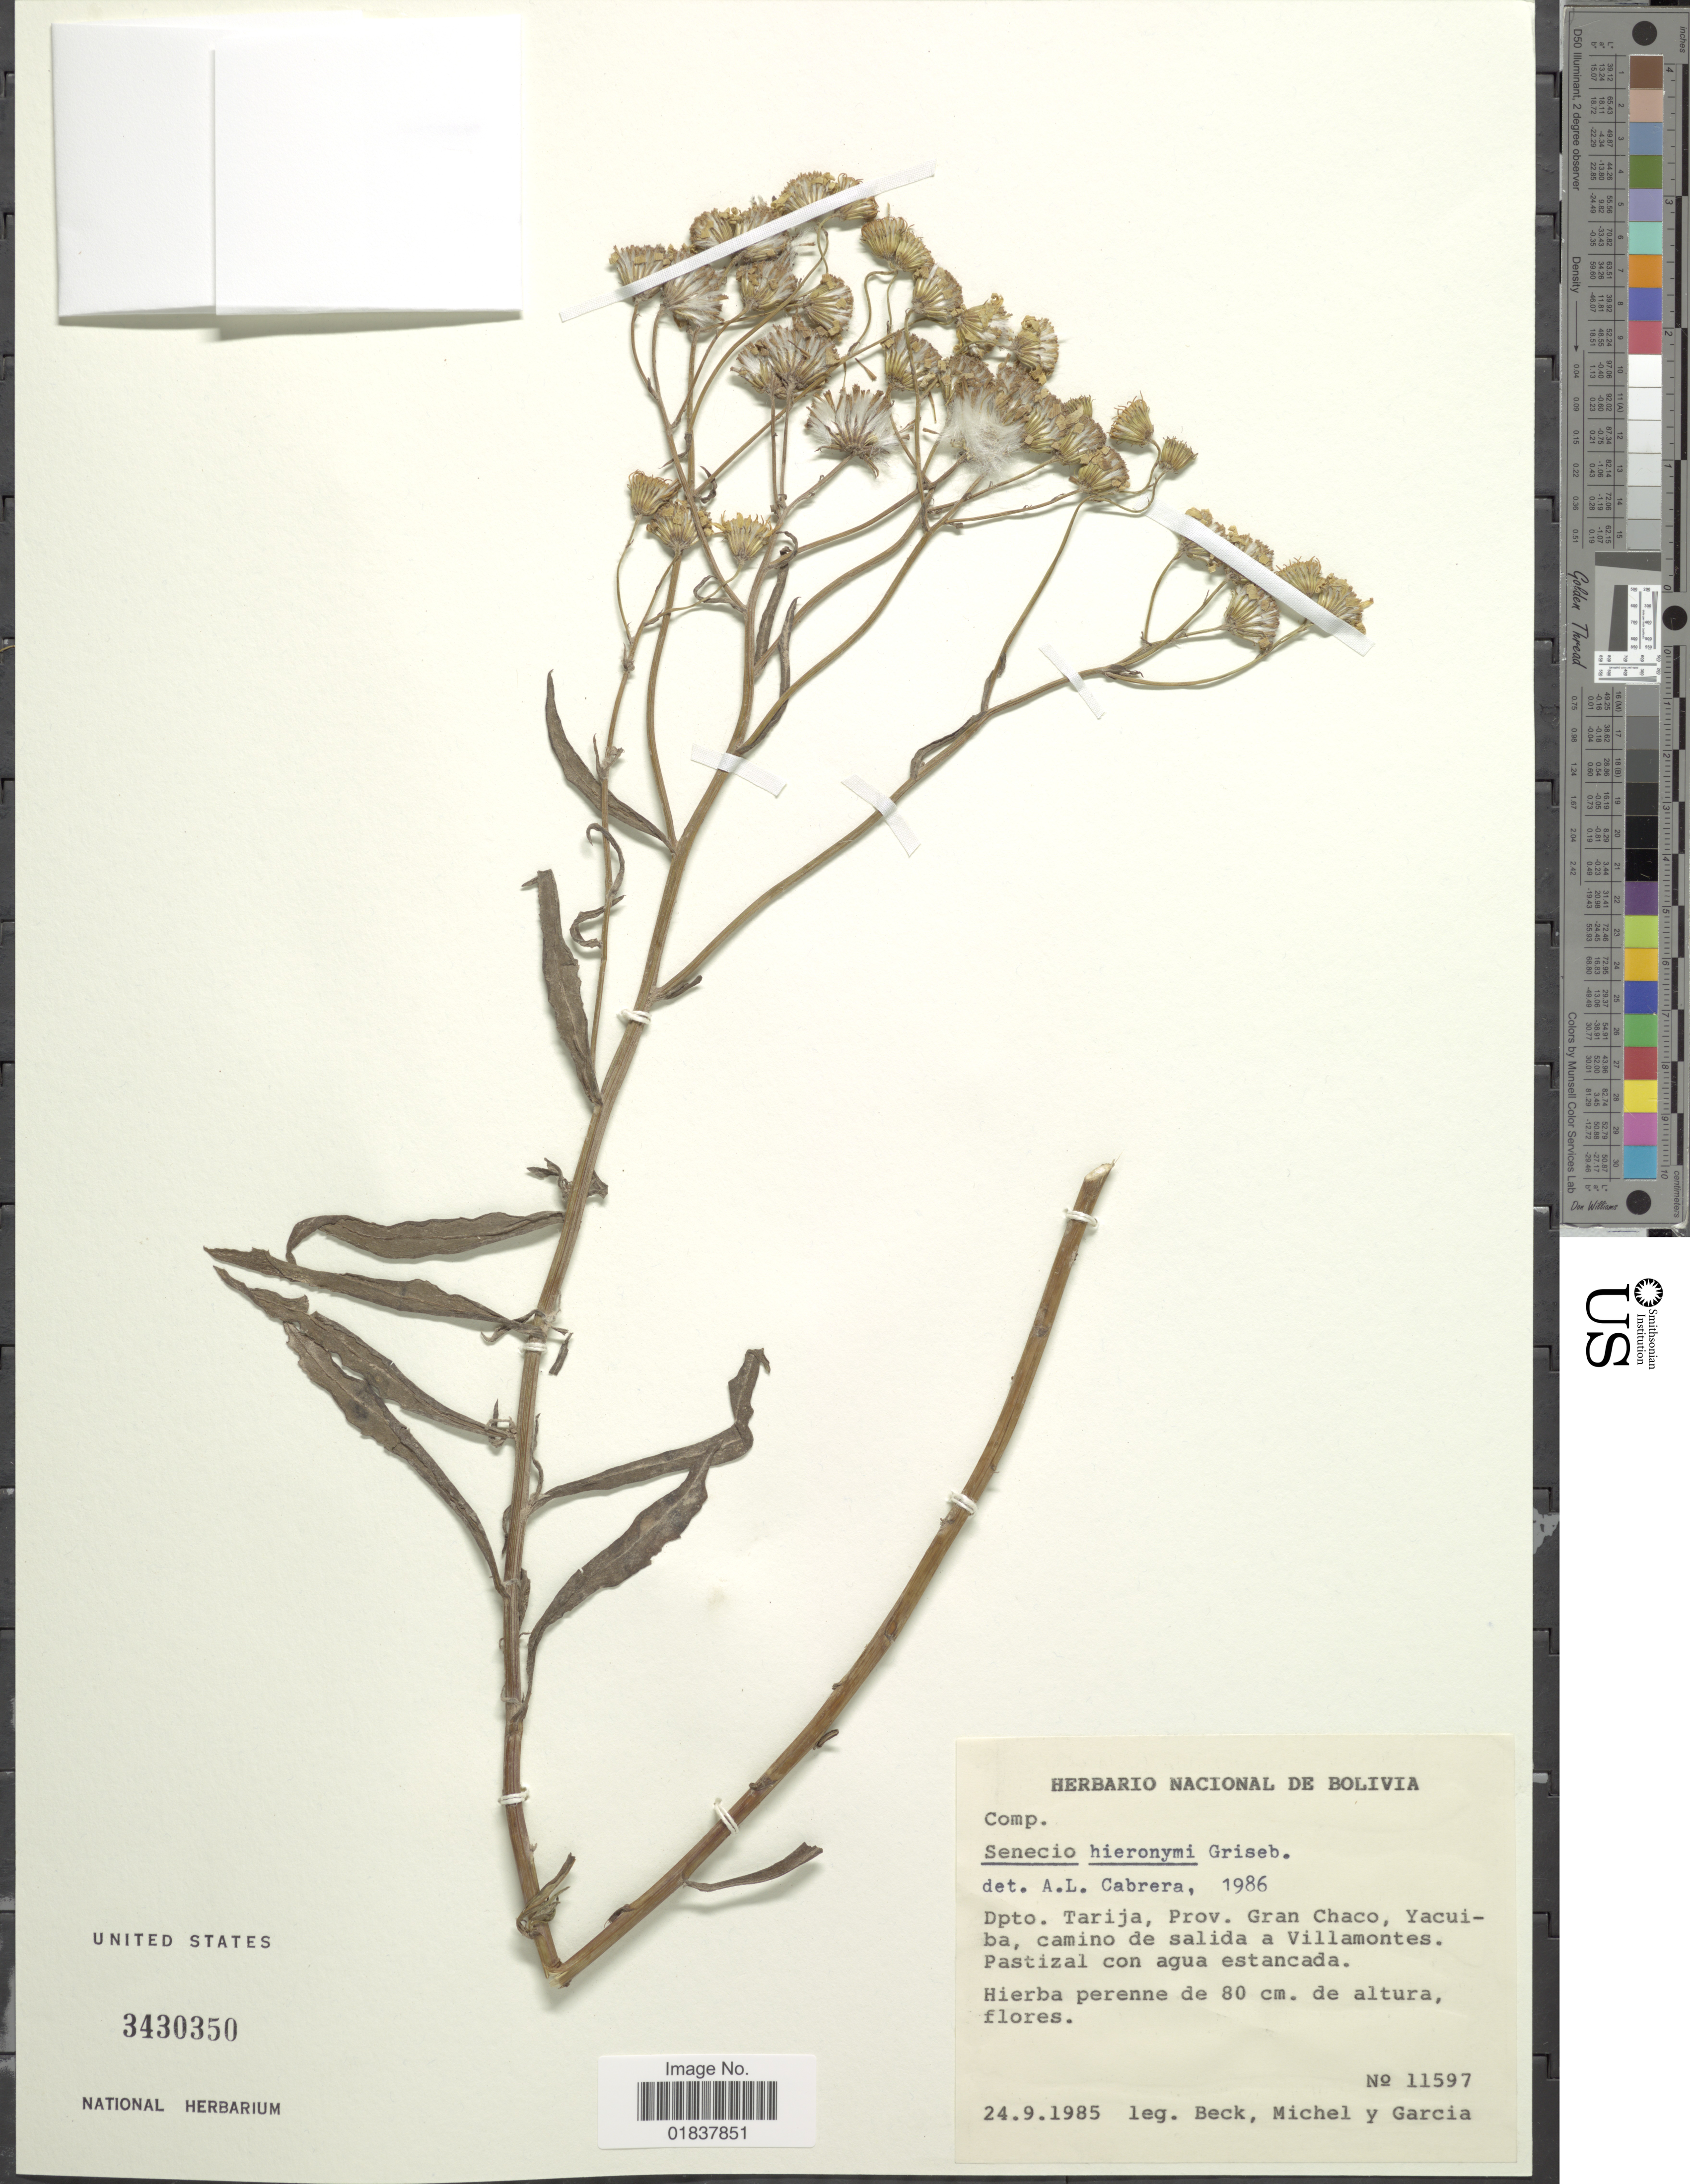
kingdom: Plantae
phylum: Tracheophyta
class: Magnoliopsida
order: Asterales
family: Asteraceae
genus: Senecio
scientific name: Senecio hieronymi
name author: Griseb.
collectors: -- Beck, -. Michel & H. Garcia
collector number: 11597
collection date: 1985-09-24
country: Bolivia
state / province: Tarija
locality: Prov. Gran Chaco, Yacuiba, camino de salida a Villamontes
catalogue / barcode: US 3430350